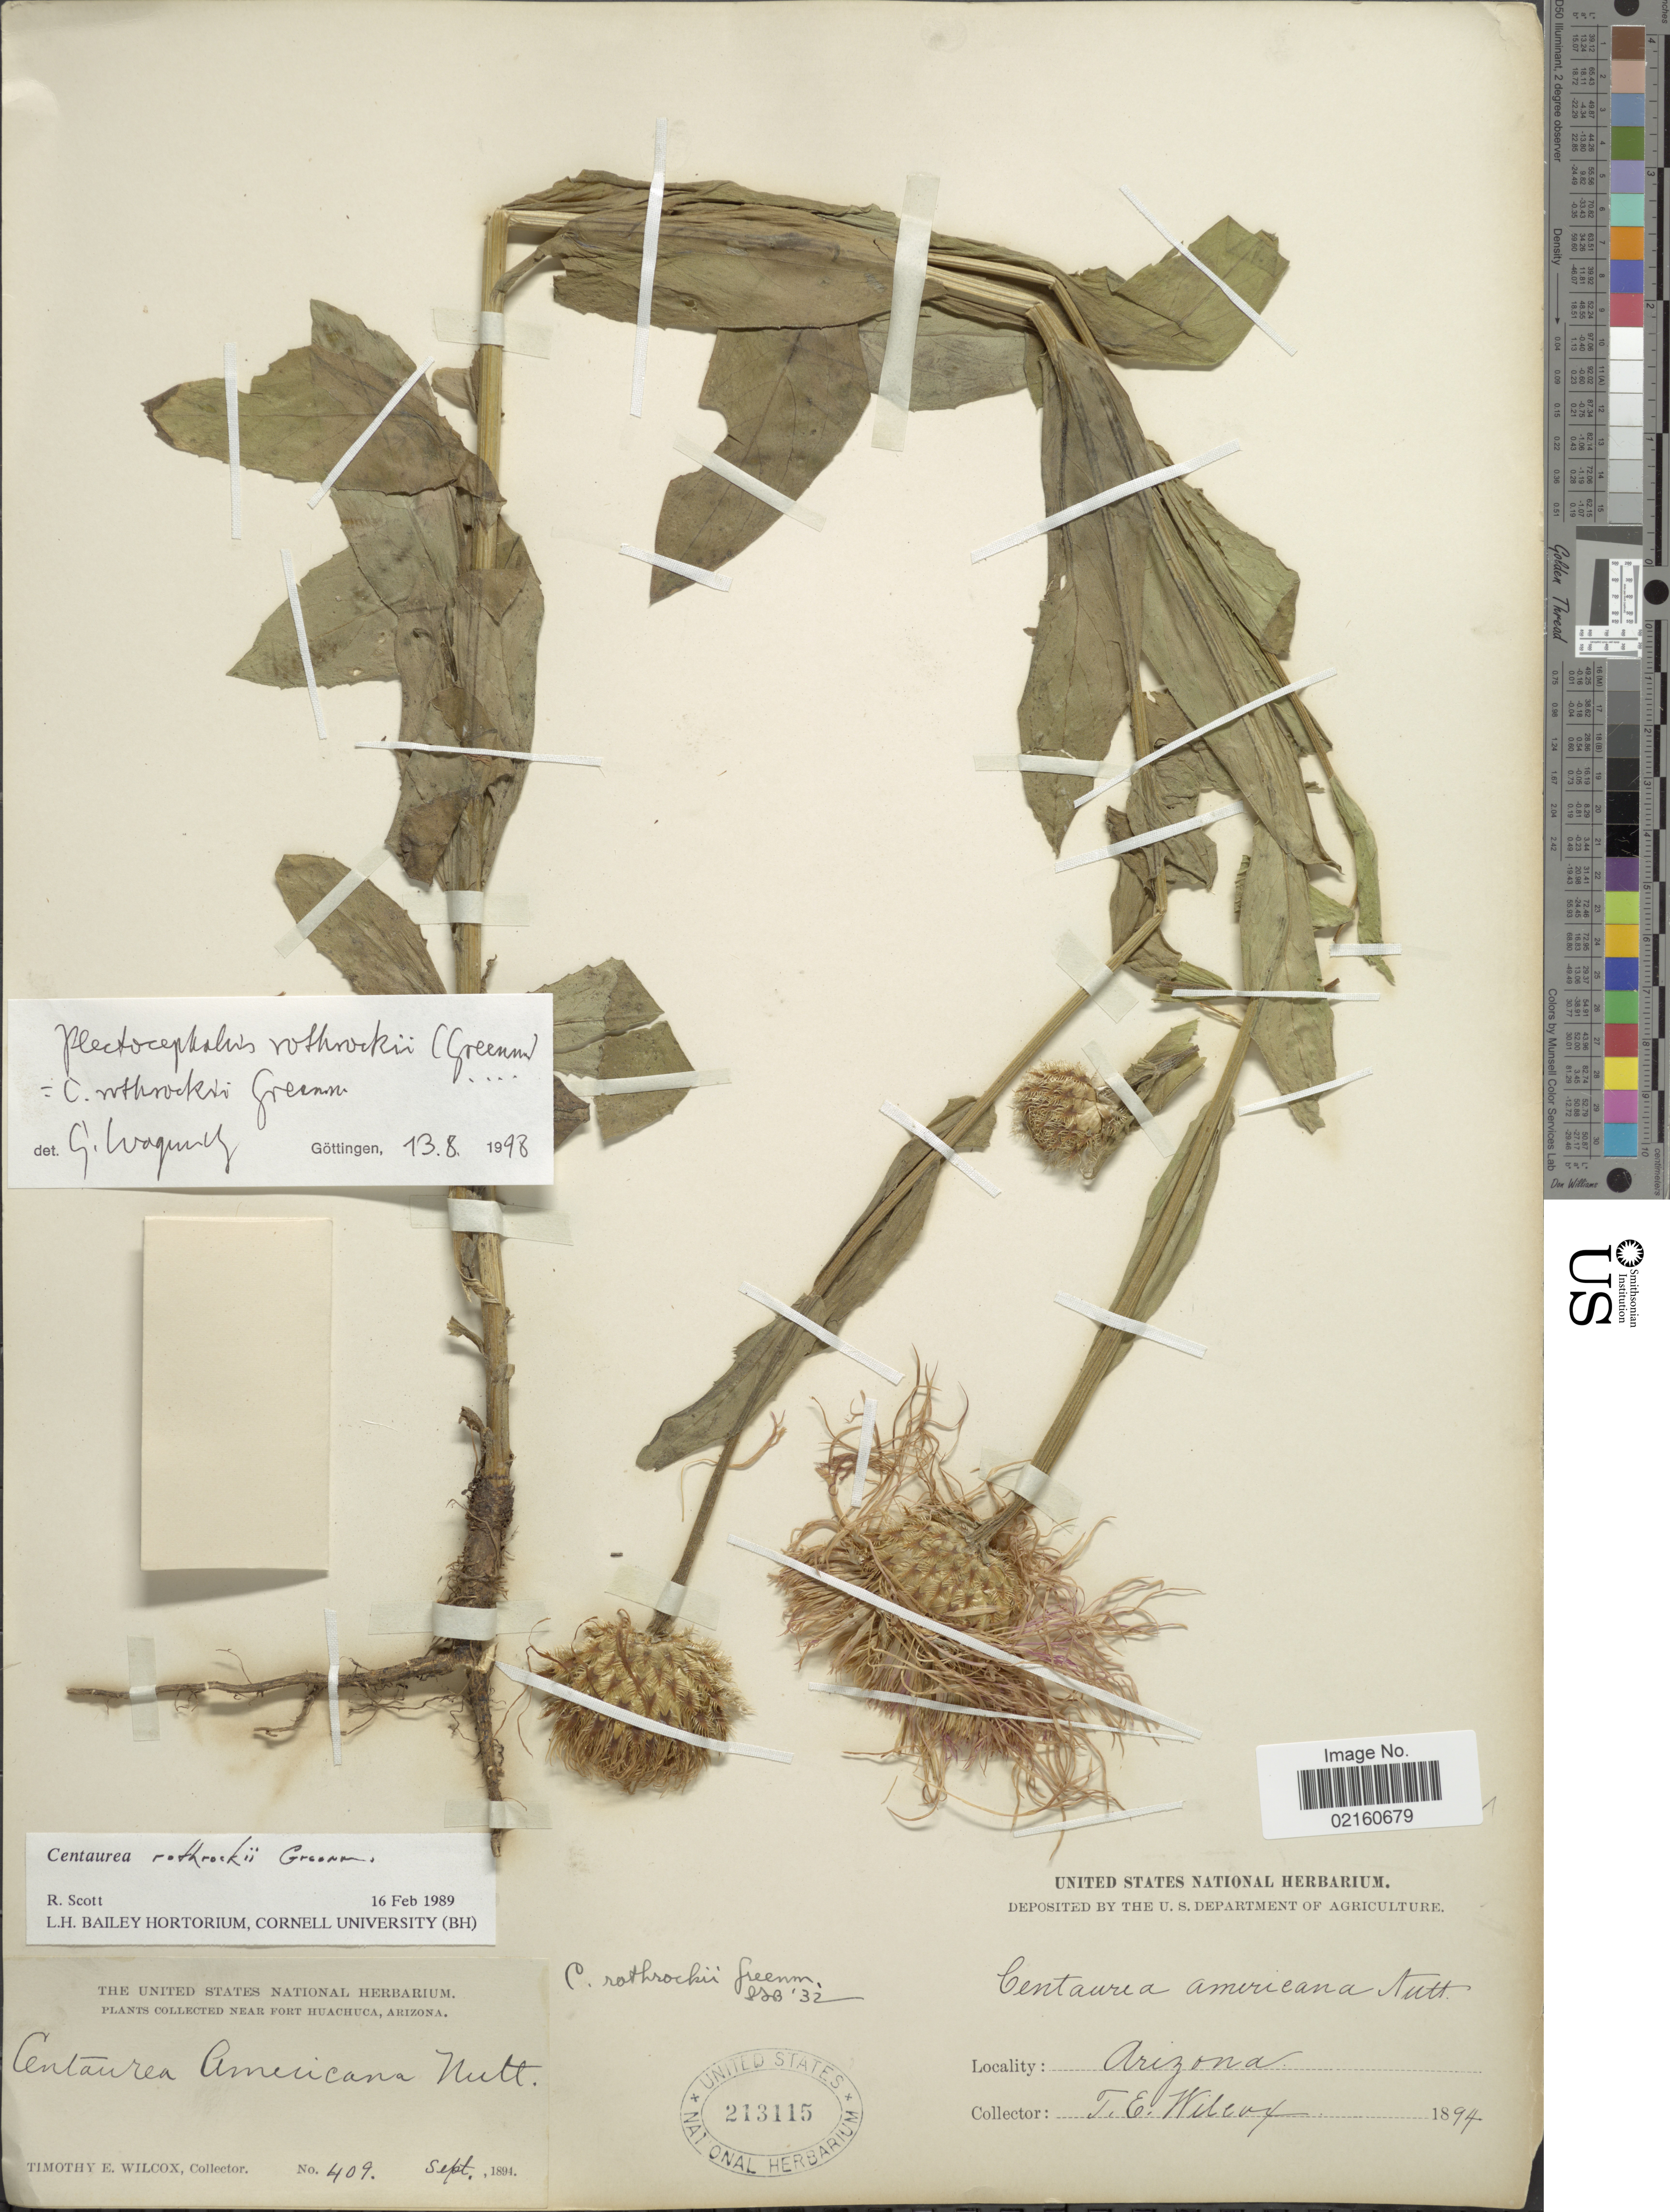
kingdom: Plantae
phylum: Tracheophyta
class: Magnoliopsida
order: Asterales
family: Asteraceae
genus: Plectocephalus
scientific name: Plectocephalus rothrockii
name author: (Greenm.) D.J.N. Hind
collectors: T. E. Wilcox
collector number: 409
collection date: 1894-09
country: United States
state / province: Arizona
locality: Near Fort Huachuca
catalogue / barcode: US 213115